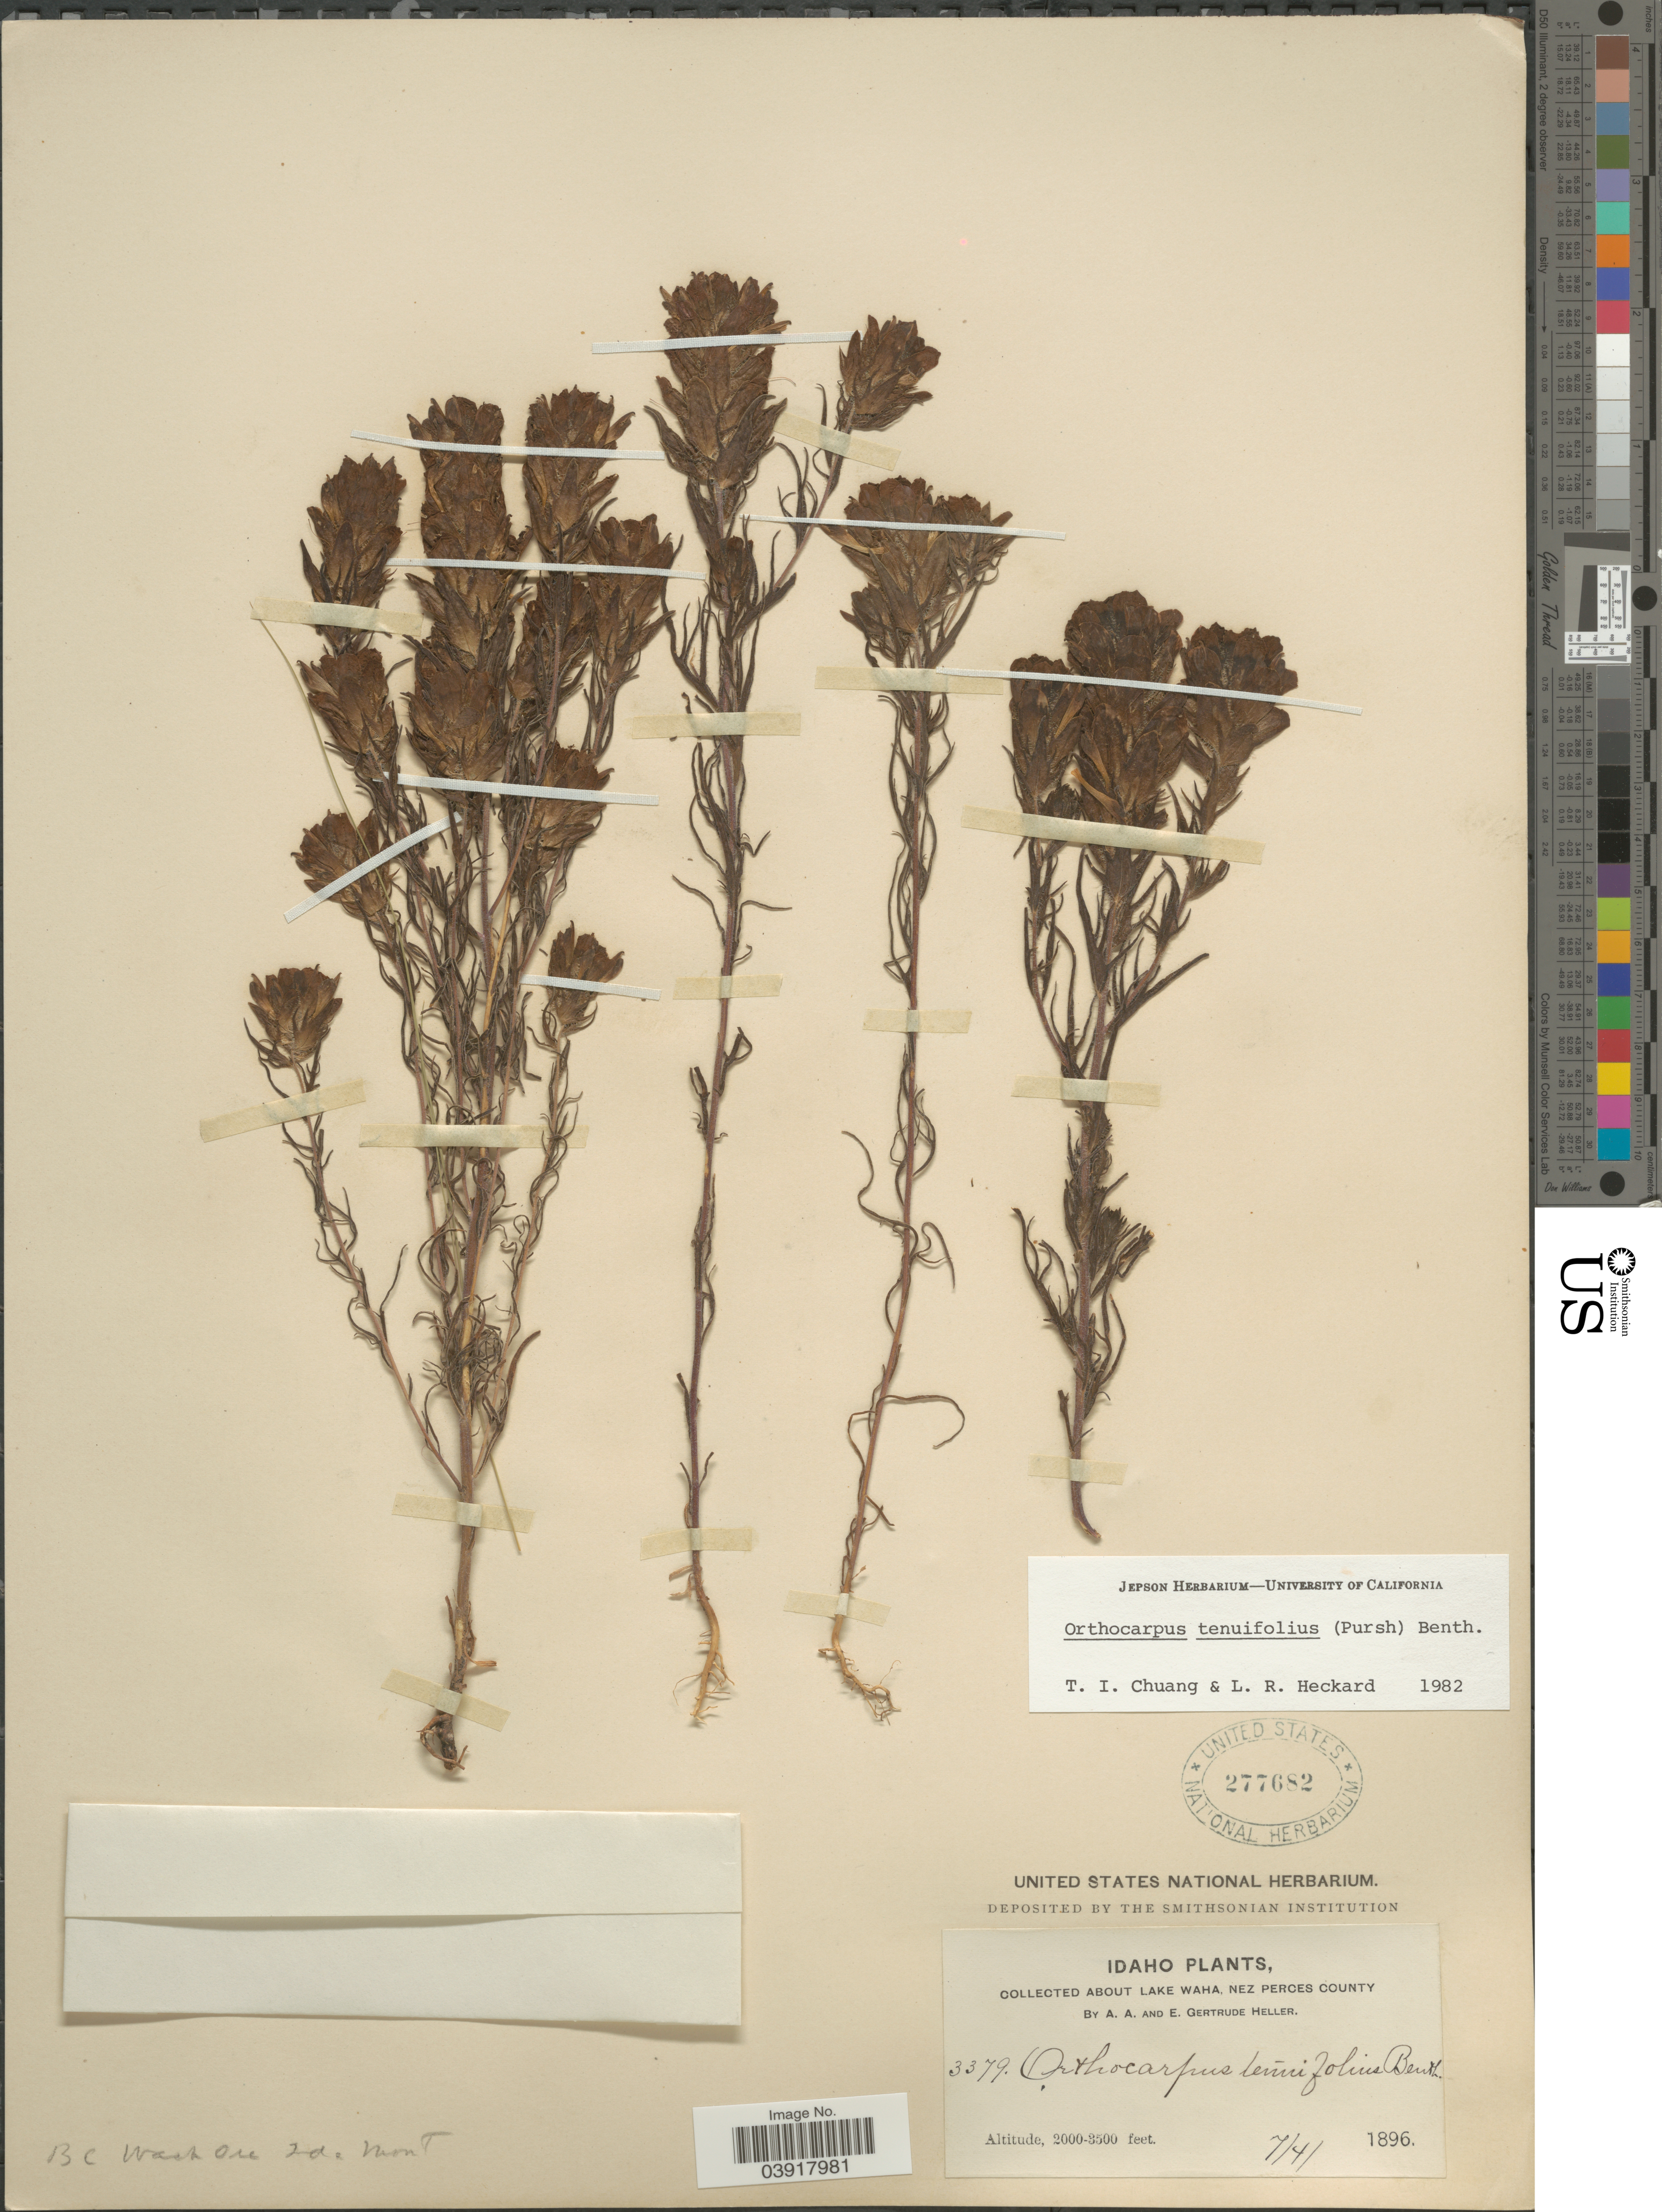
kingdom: Plantae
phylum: Tracheophyta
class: Magnoliopsida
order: Lamiales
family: Orobanchaceae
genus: Orthocarpus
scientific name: Orthocarpus tenuifolius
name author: (Pursh) Benth.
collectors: A. A. Heller & E. G. Heller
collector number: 3379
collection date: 1896-07-04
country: United States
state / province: Idaho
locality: About Lake Waha, Nez Perces County.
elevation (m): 610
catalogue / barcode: US 277682